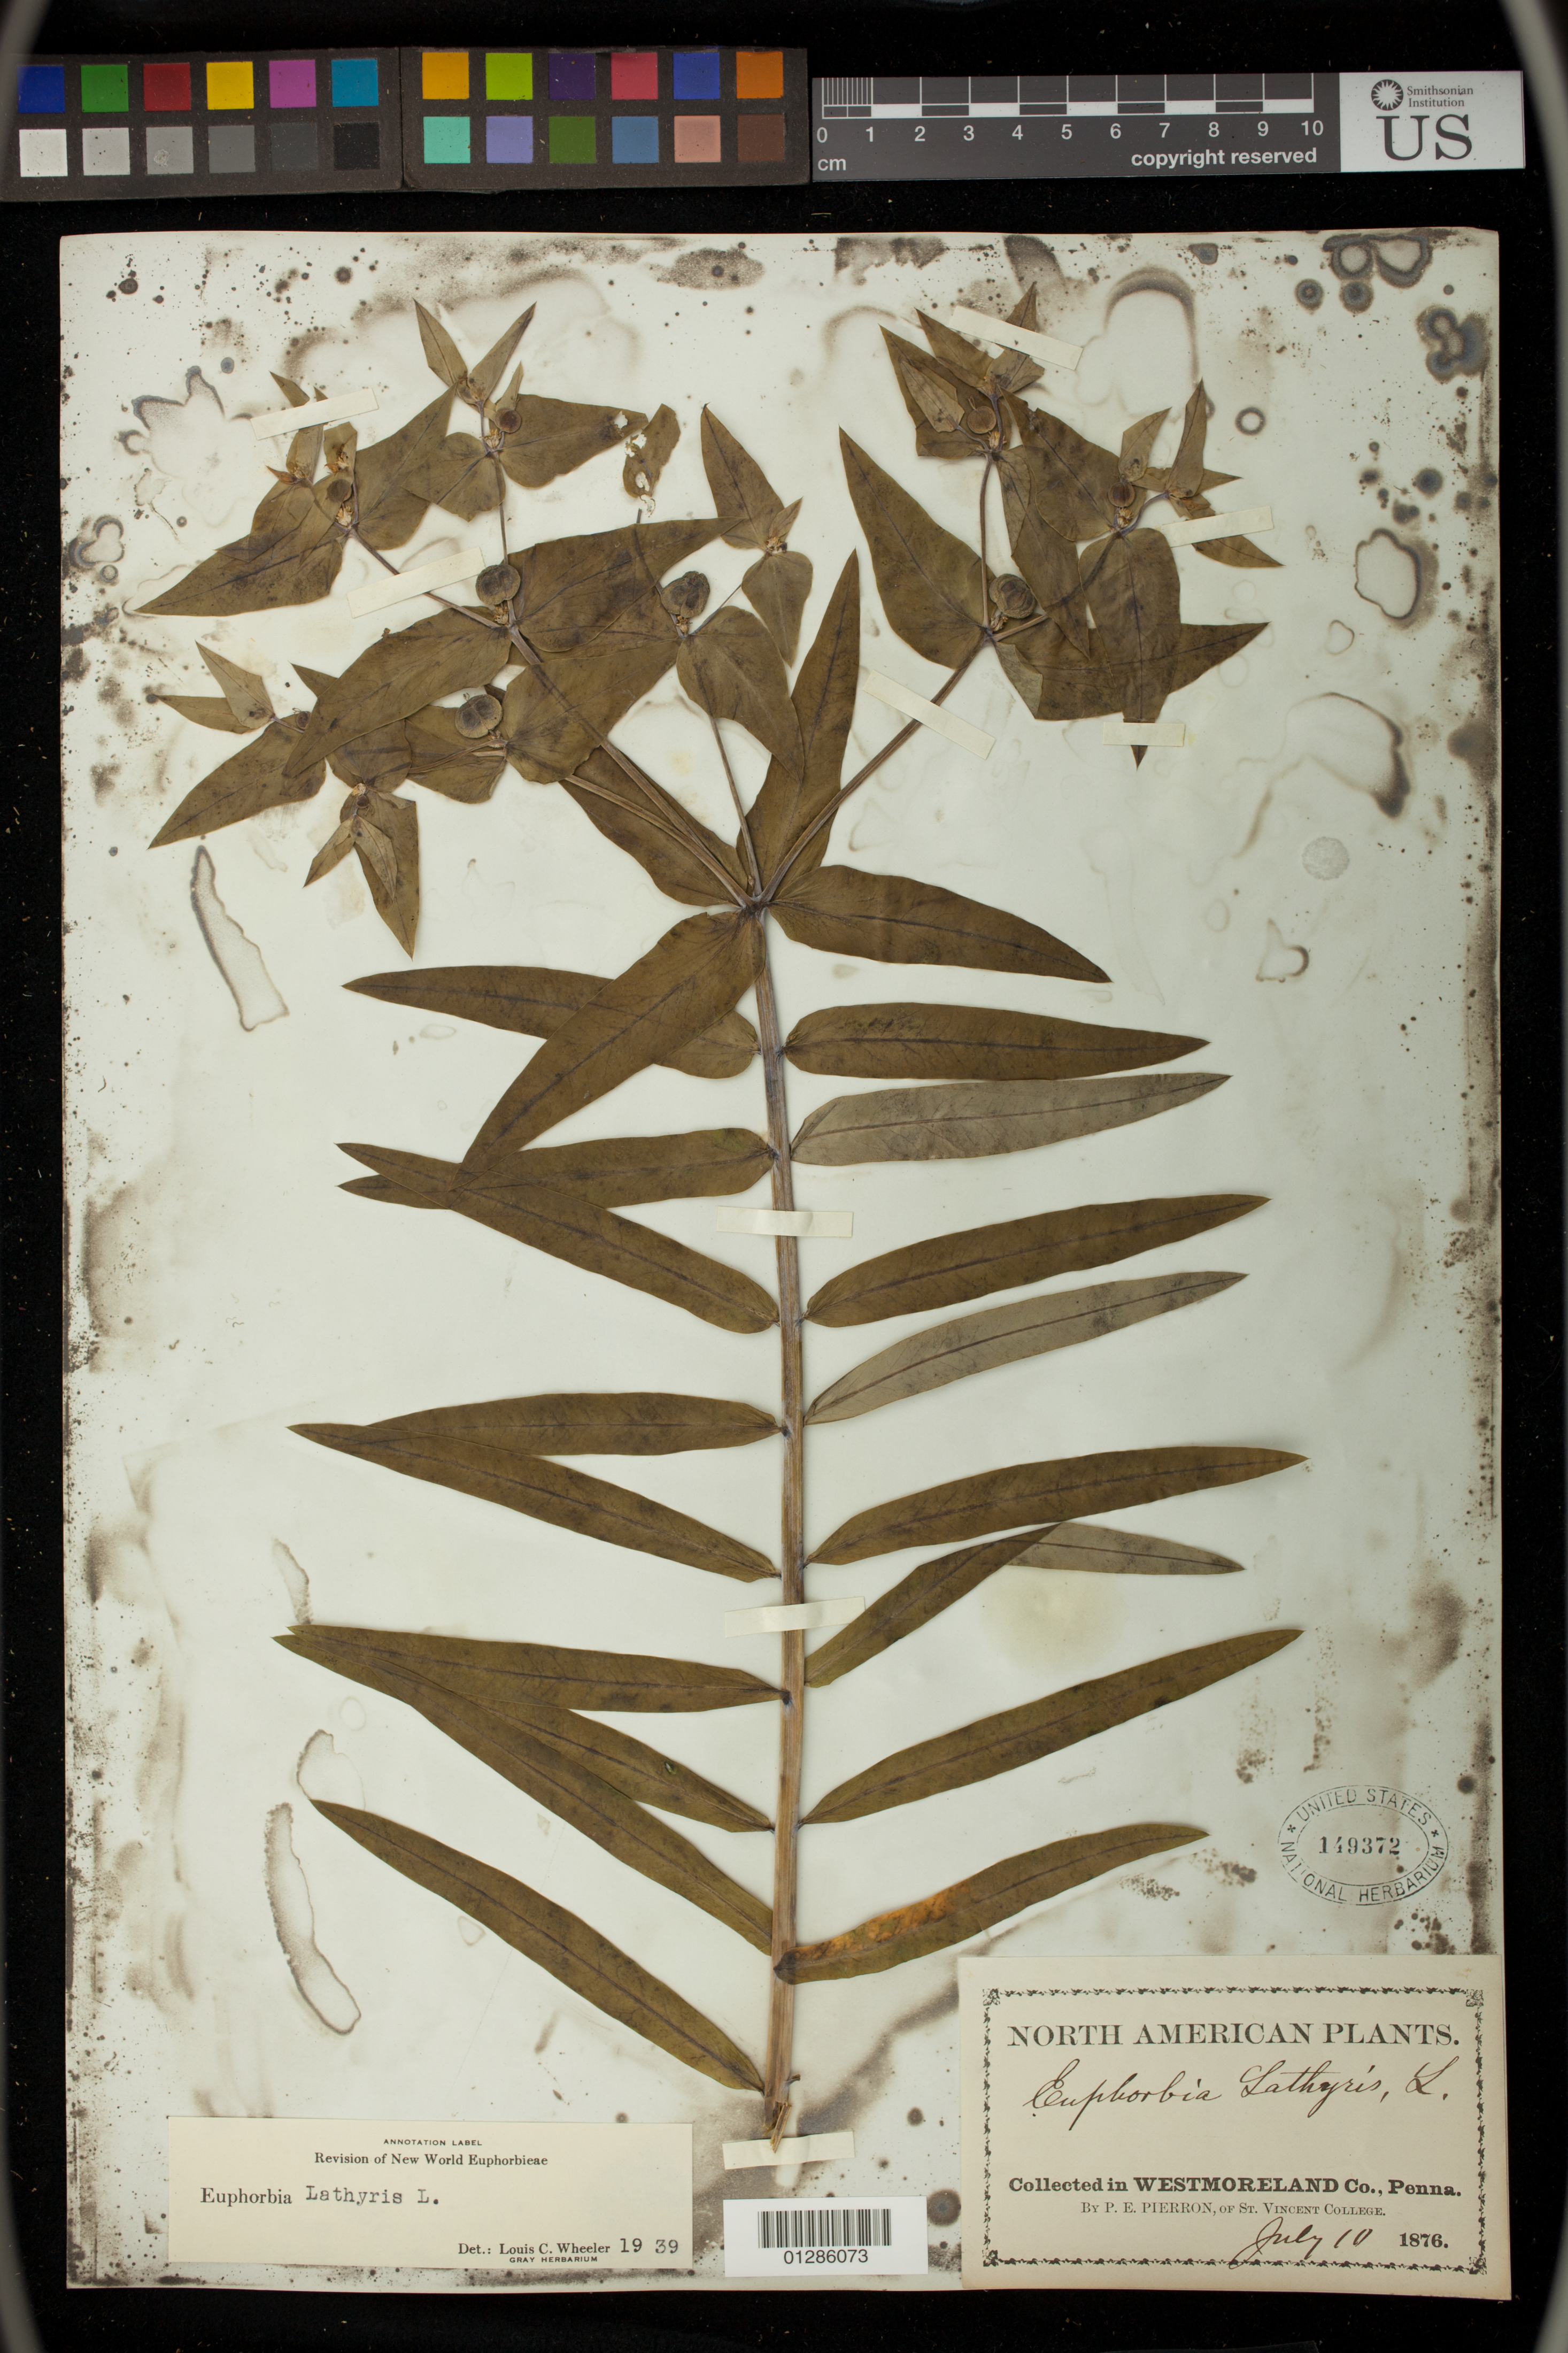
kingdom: Plantae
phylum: Tracheophyta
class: Magnoliopsida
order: Malpighiales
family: Euphorbiaceae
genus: Euphorbia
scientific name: Euphorbia lathyris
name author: L.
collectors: P. Pierron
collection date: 1876-07-10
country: United States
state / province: Pennsylvania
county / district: Westmoreland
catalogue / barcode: US 149372